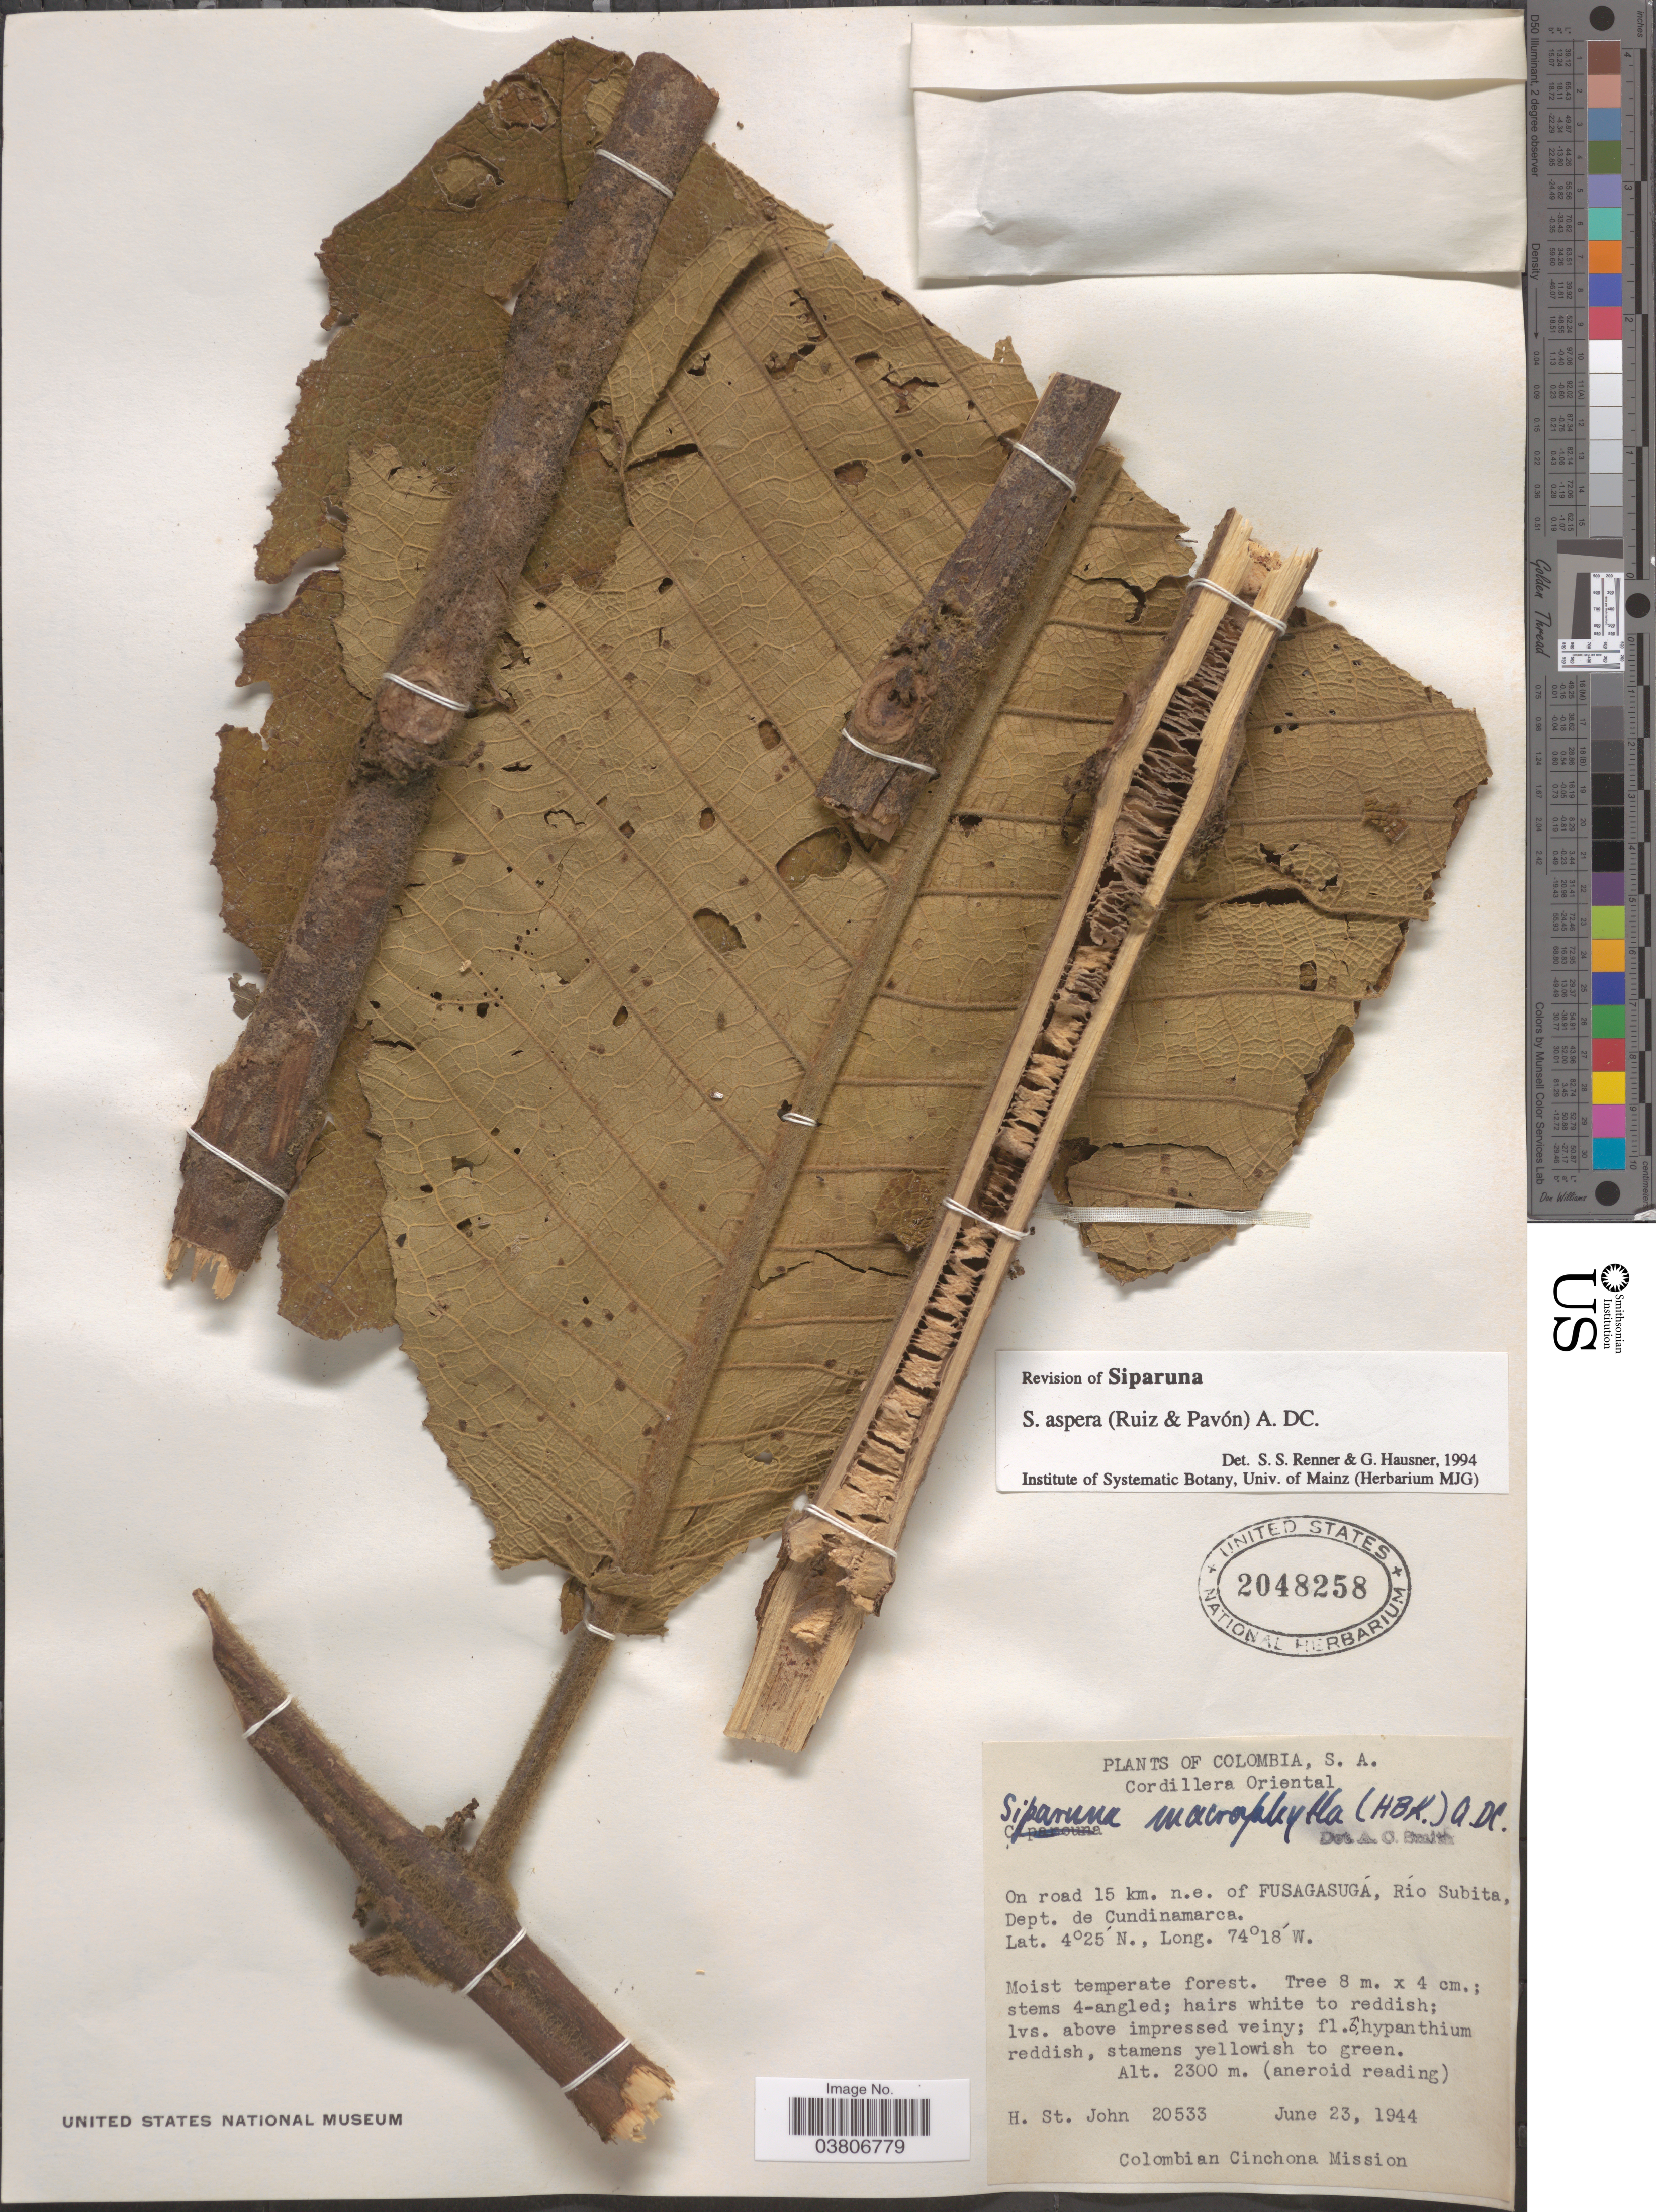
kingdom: Plantae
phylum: Tracheophyta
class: Magnoliopsida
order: Laurales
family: Siparunaceae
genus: Siparuna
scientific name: Siparuna aspera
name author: (Ruiz & Pav.) A. DC.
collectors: H. St. John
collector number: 20533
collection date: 1944-06-23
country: Colombia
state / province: Cundinamarca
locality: Cordillera Oriental. On road 15 km. n.e. of Fusagasugá, Río Subita, Dept. de Cundinamarca.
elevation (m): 2300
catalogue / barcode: US 2048258